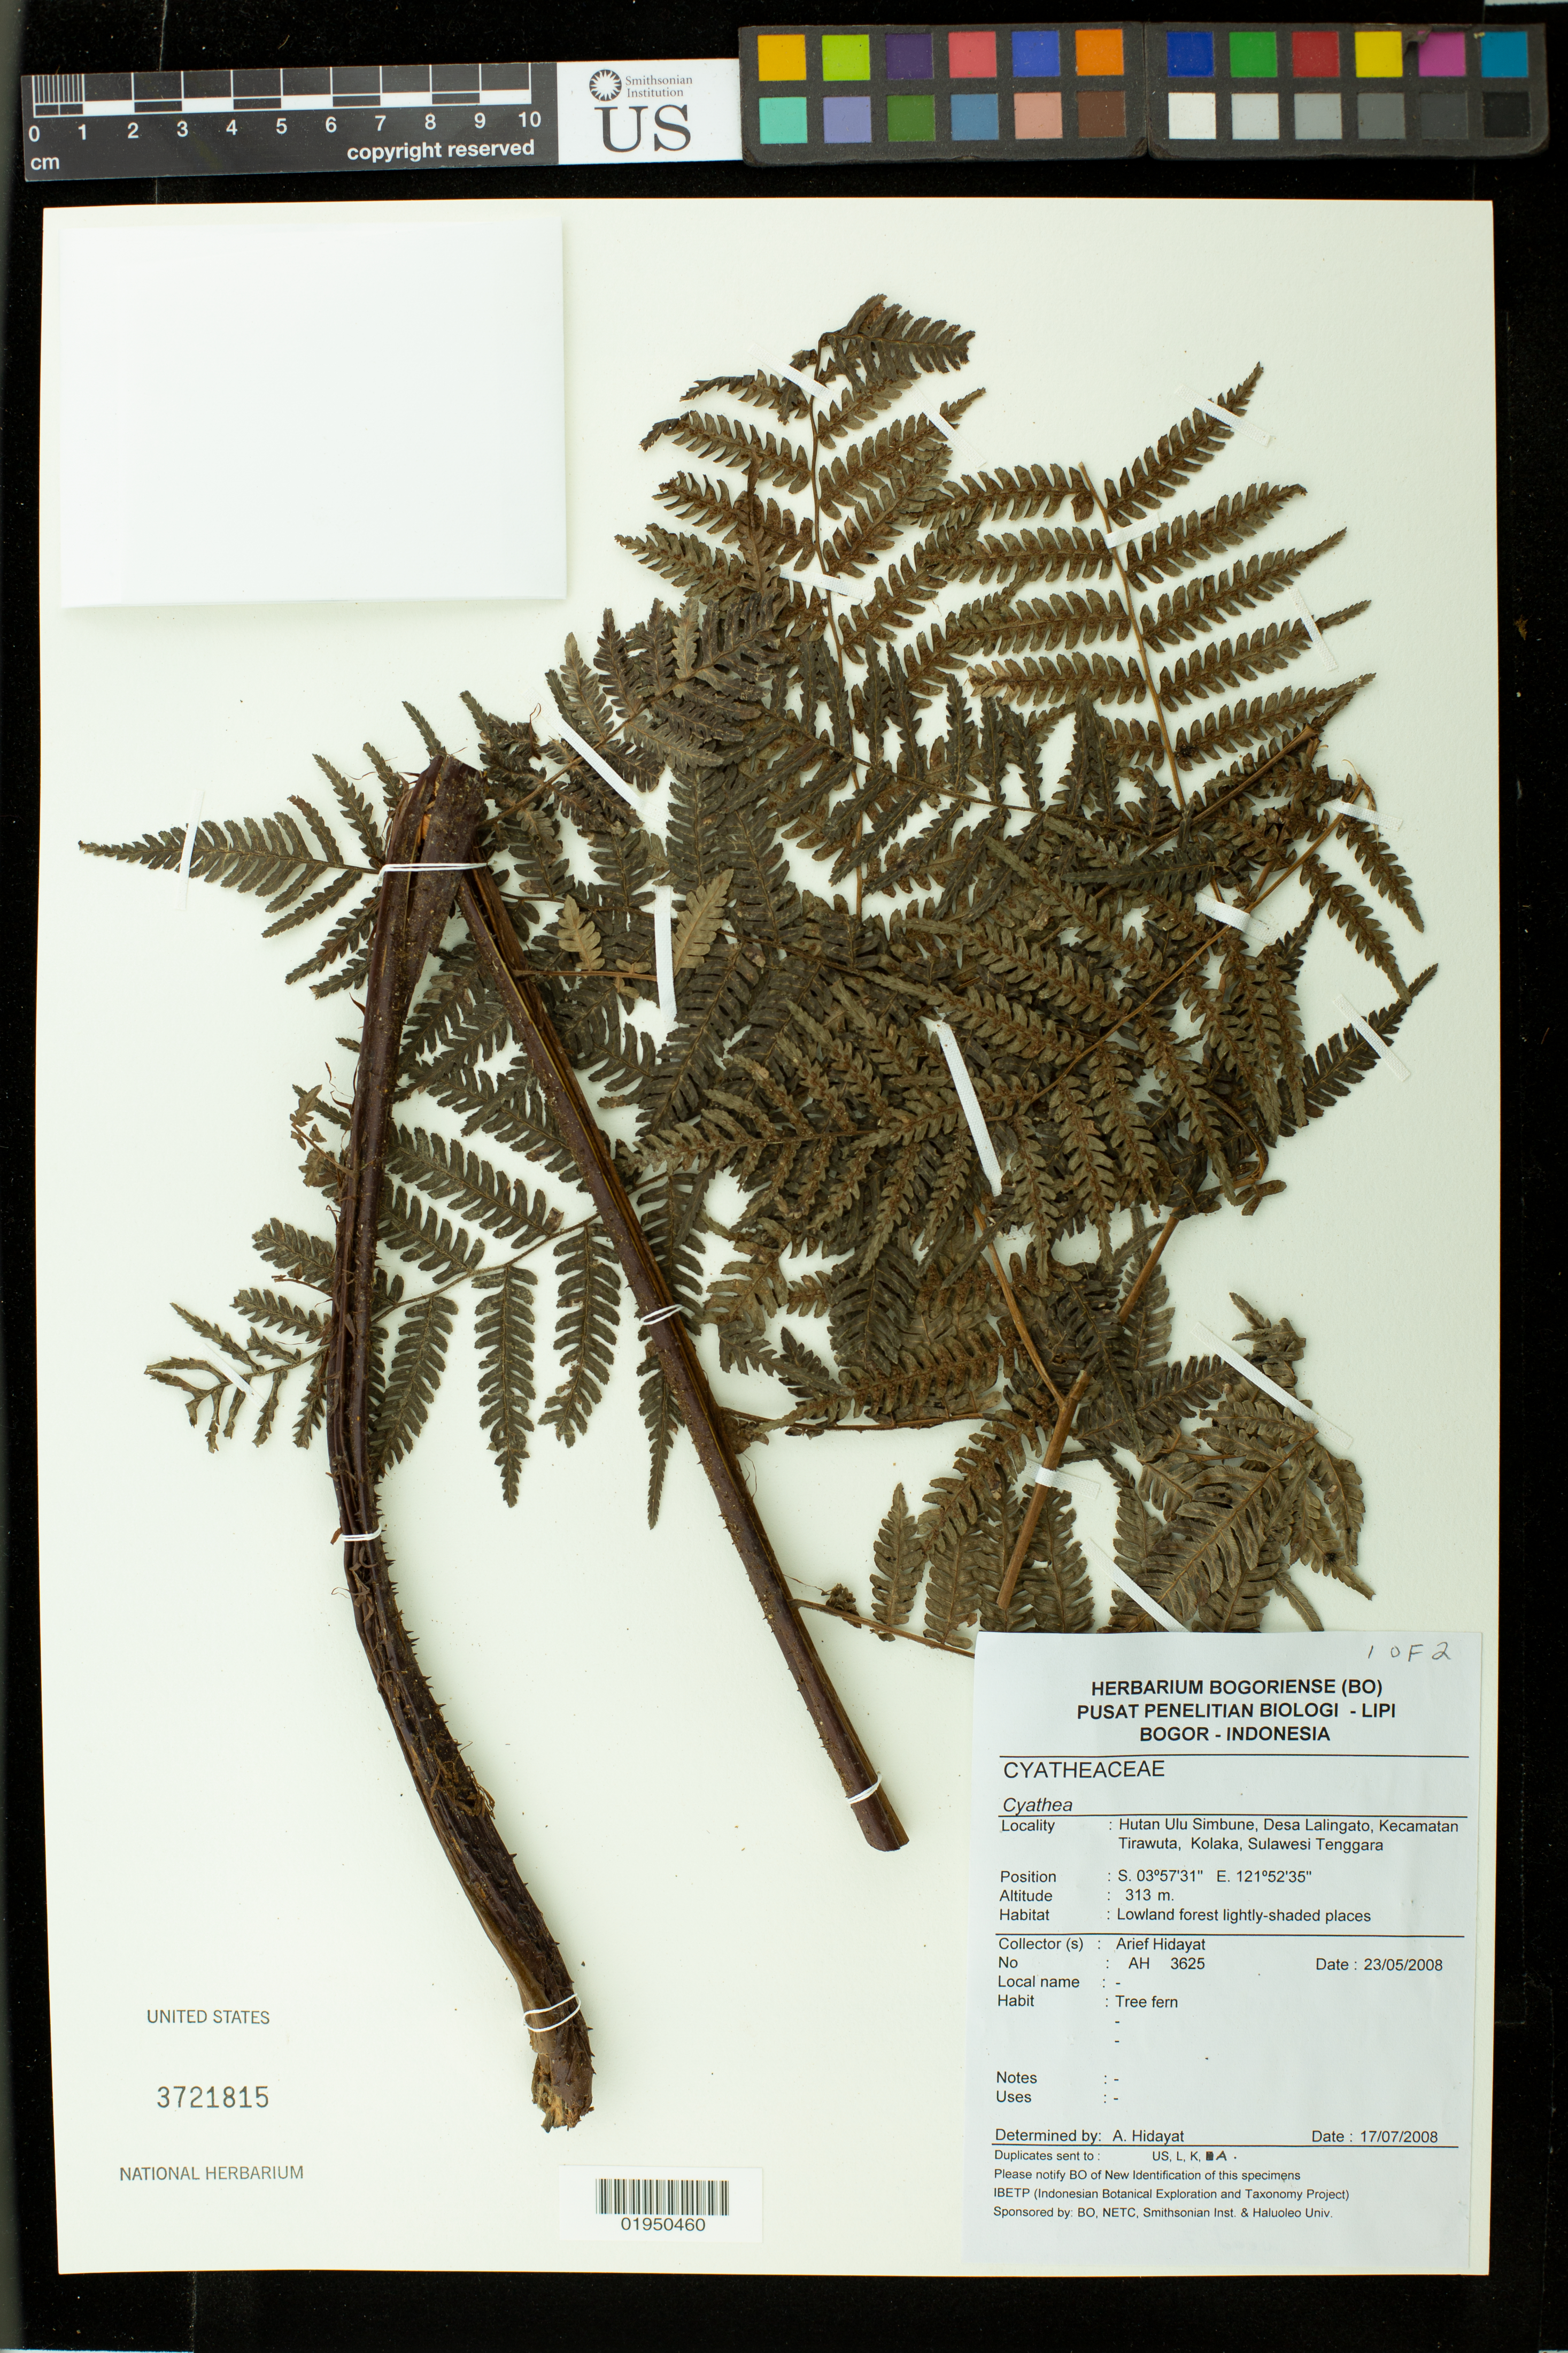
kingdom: Plantae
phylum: Tracheophyta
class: Polypodiopsida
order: Cyatheales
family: Cyatheaceae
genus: Cyathea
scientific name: Cyathea sp.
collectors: A. Hidayat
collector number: AH 3625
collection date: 2008-05-23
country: Indonesia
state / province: Sulawesi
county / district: Sulawesi Tenggara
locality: Hutan Ulu Simbune, Desa Lalingato, Kecamatan Tirawuta, Kolaka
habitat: Lowland forest lightly-shaded places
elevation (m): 313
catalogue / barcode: US 3721815